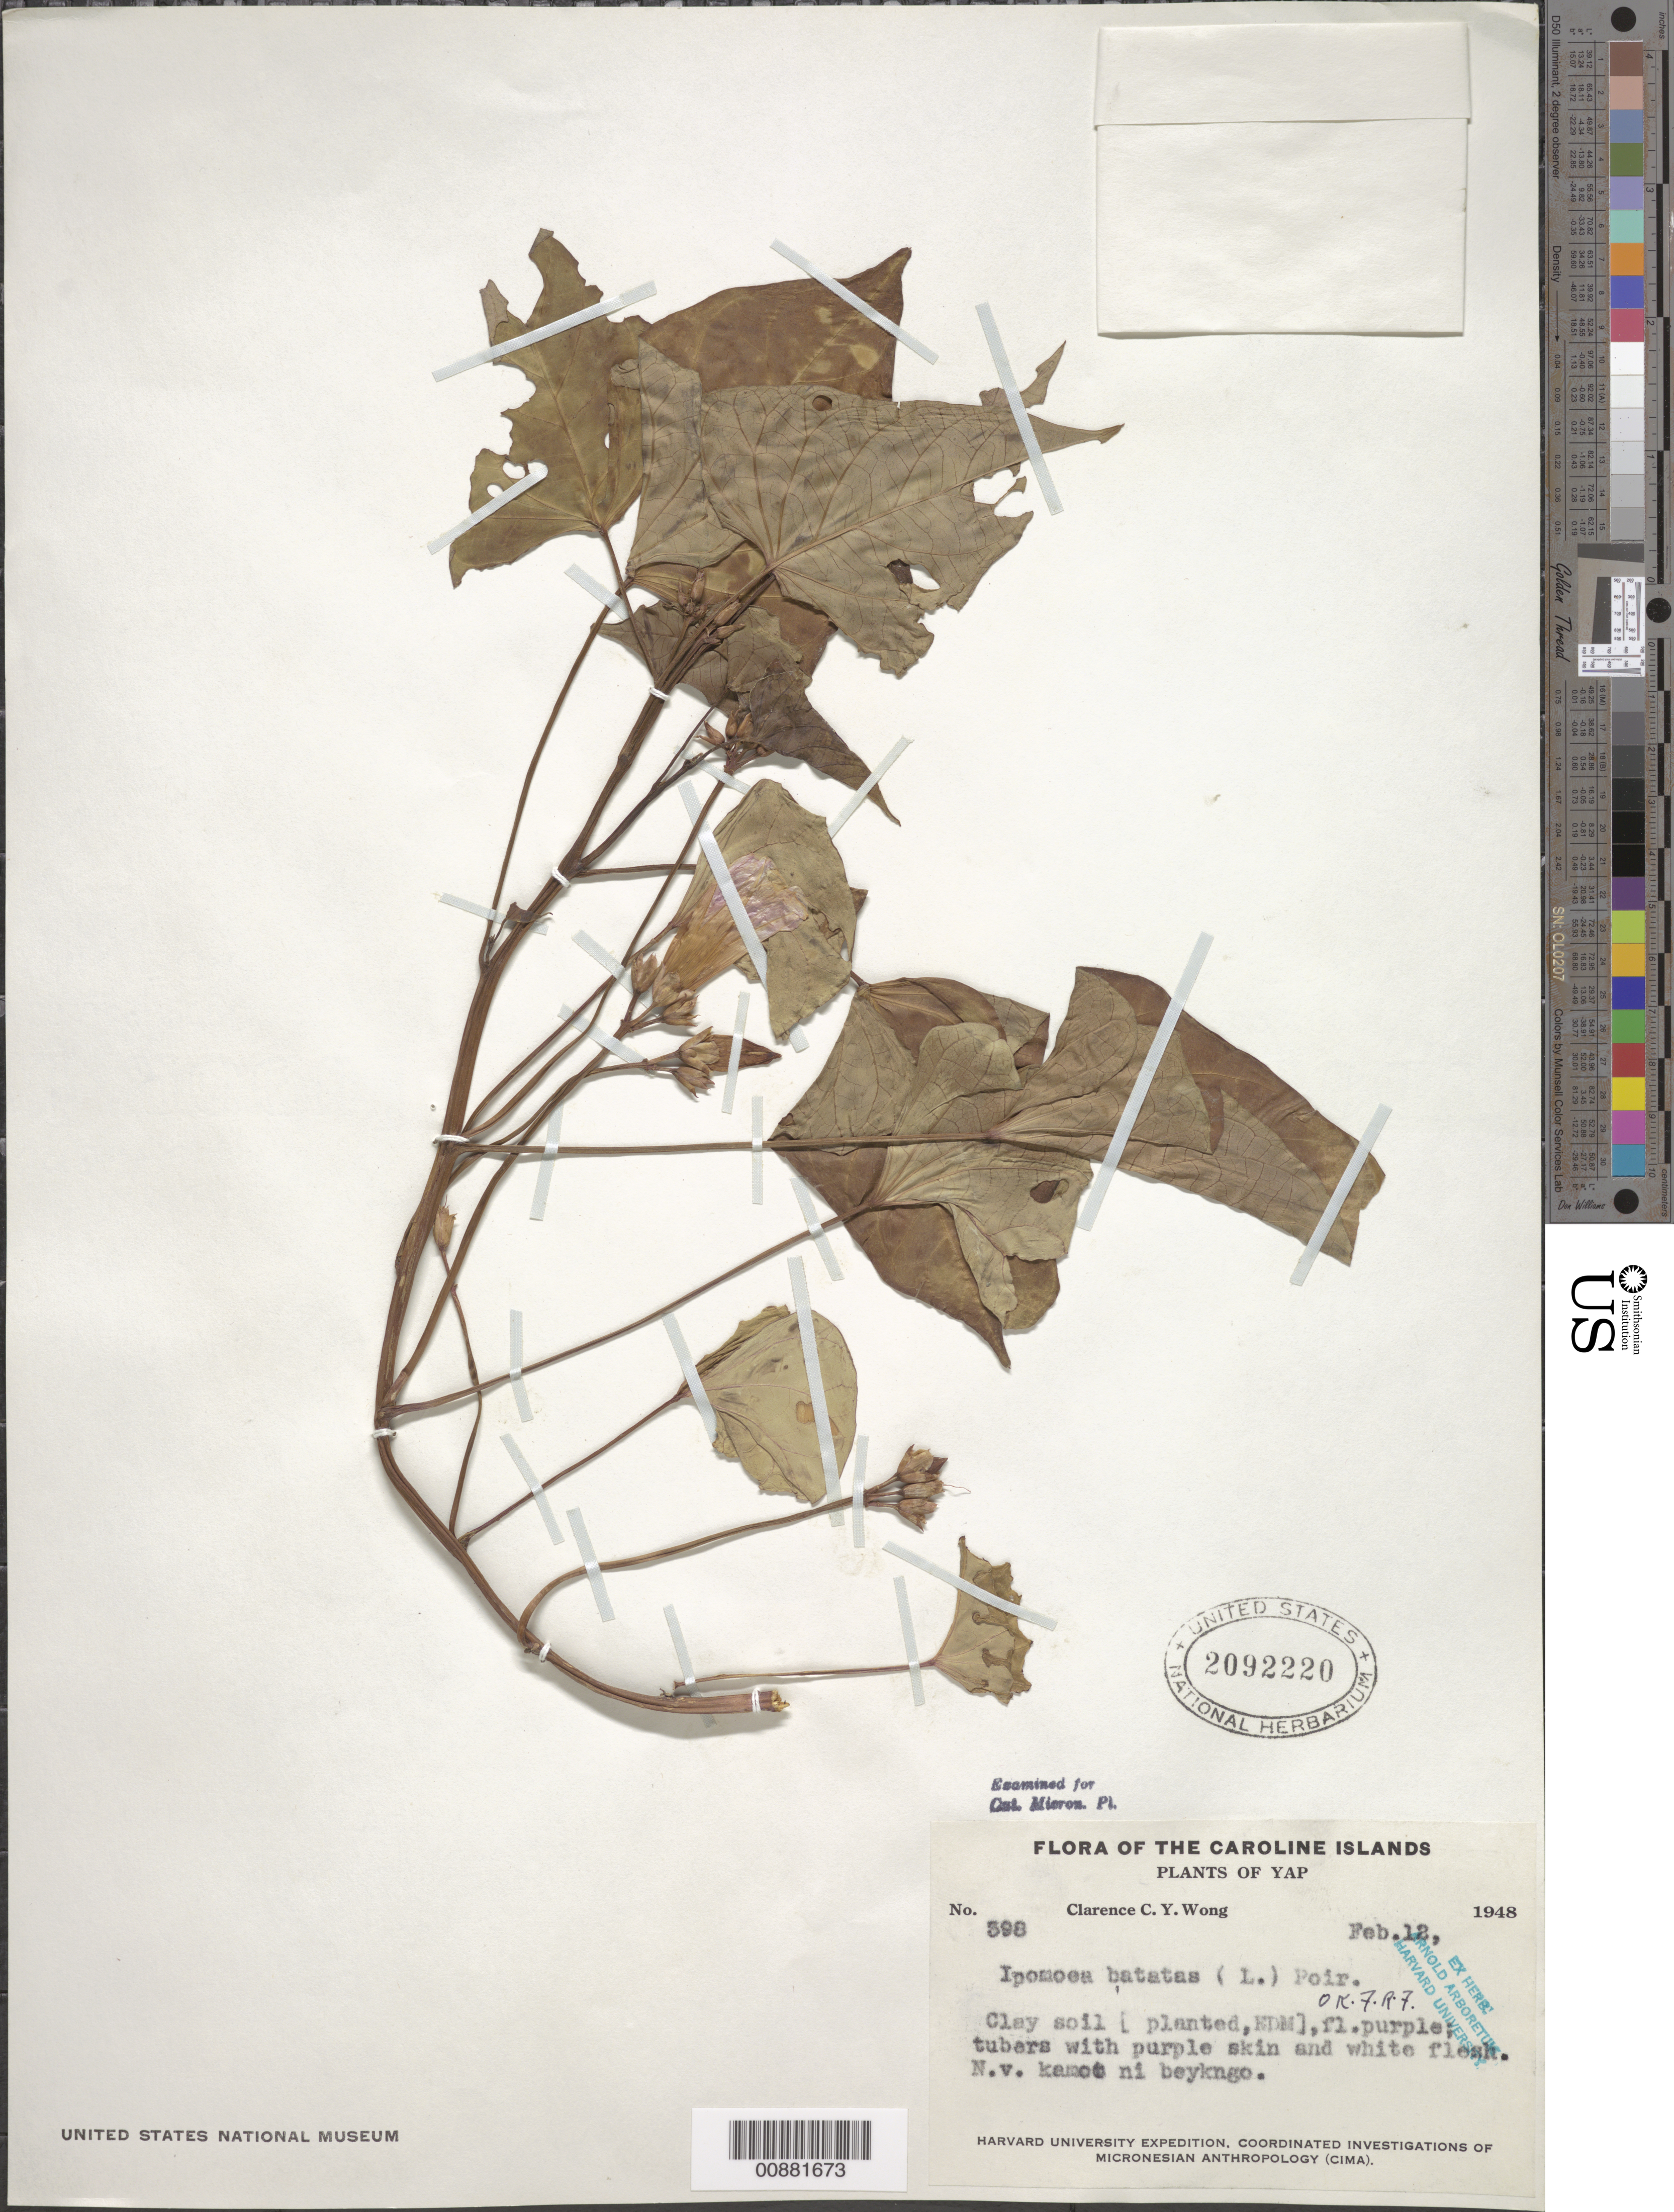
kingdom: Plantae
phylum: Tracheophyta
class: Magnoliopsida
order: Solanales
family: Convolvulaceae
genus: Ipomoea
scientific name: Ipomoea batatas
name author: (L.) Lam.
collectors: C. Wong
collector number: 398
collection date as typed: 12 Feb 1948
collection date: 1948-02-12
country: Micronesia, Federated States of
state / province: Yap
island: Yap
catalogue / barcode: US 2092220